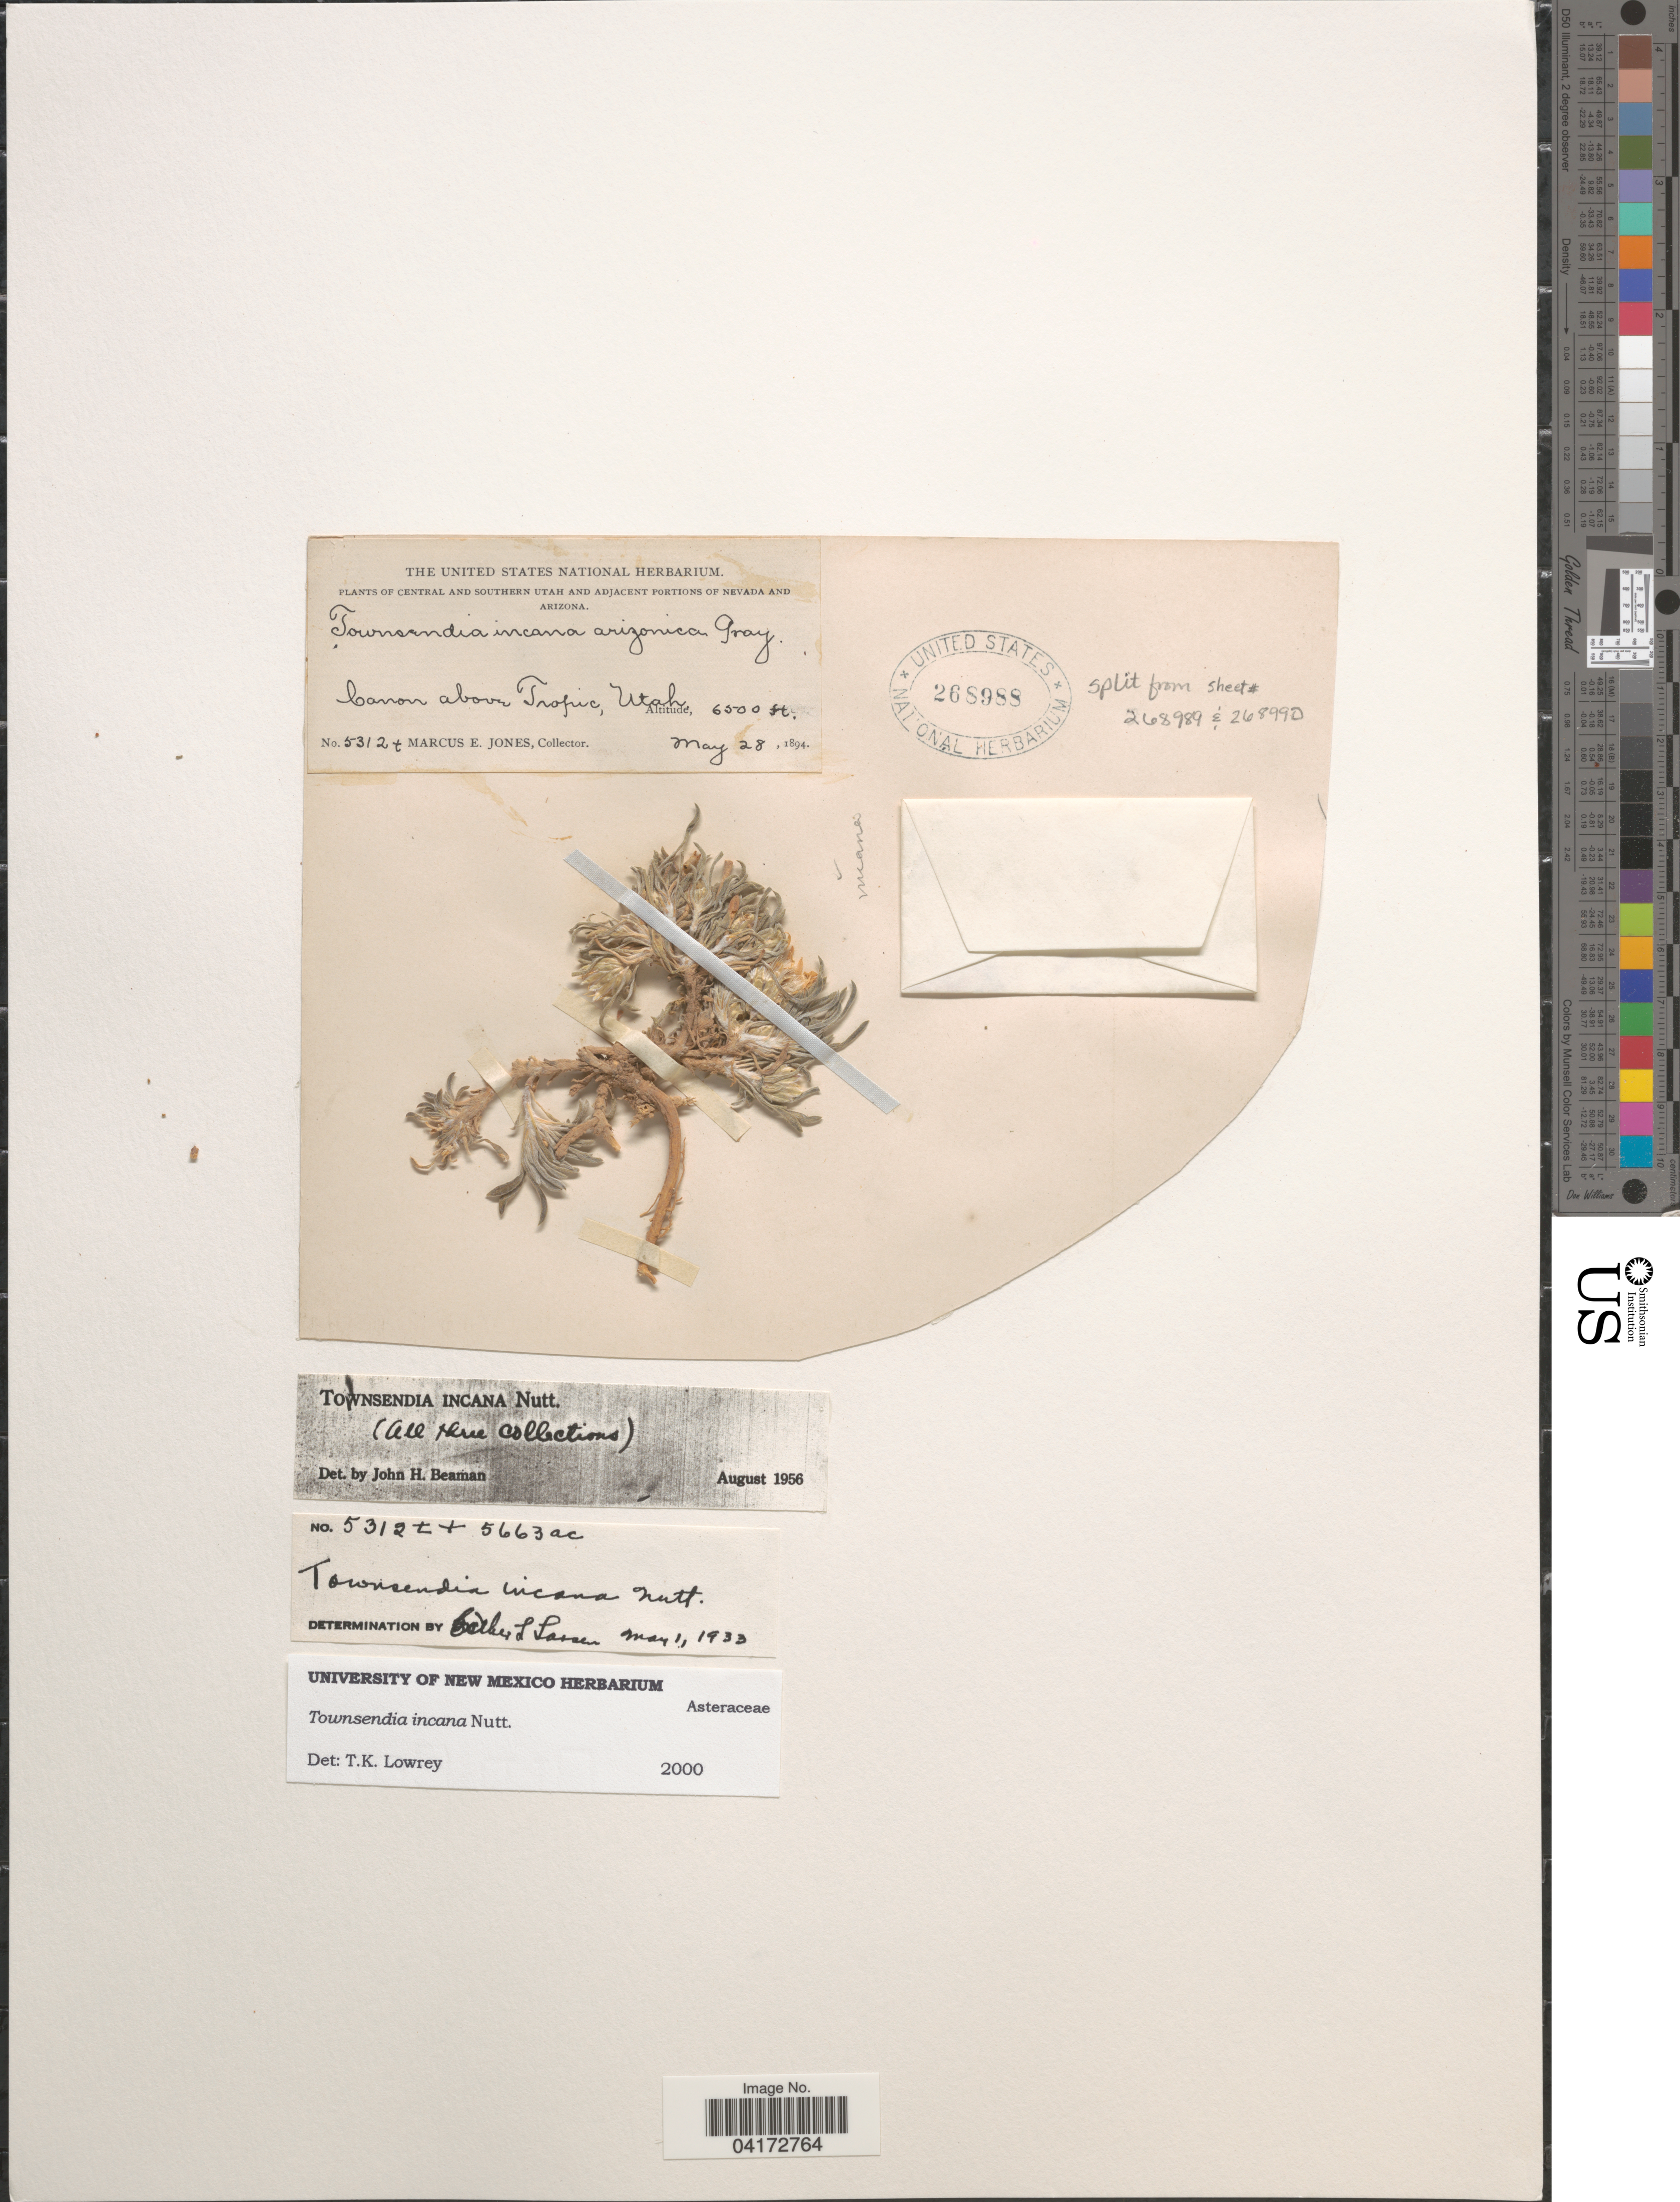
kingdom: Plantae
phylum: Tracheophyta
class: Magnoliopsida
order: Asterales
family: Asteraceae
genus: Townsendia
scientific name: Townsendia incana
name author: Nutt.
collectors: M. E. Jones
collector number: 5312t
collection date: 1894-05-28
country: United States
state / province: Utah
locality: Central and Southern Utah. Canon above Tropic.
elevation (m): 1981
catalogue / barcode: US 268988